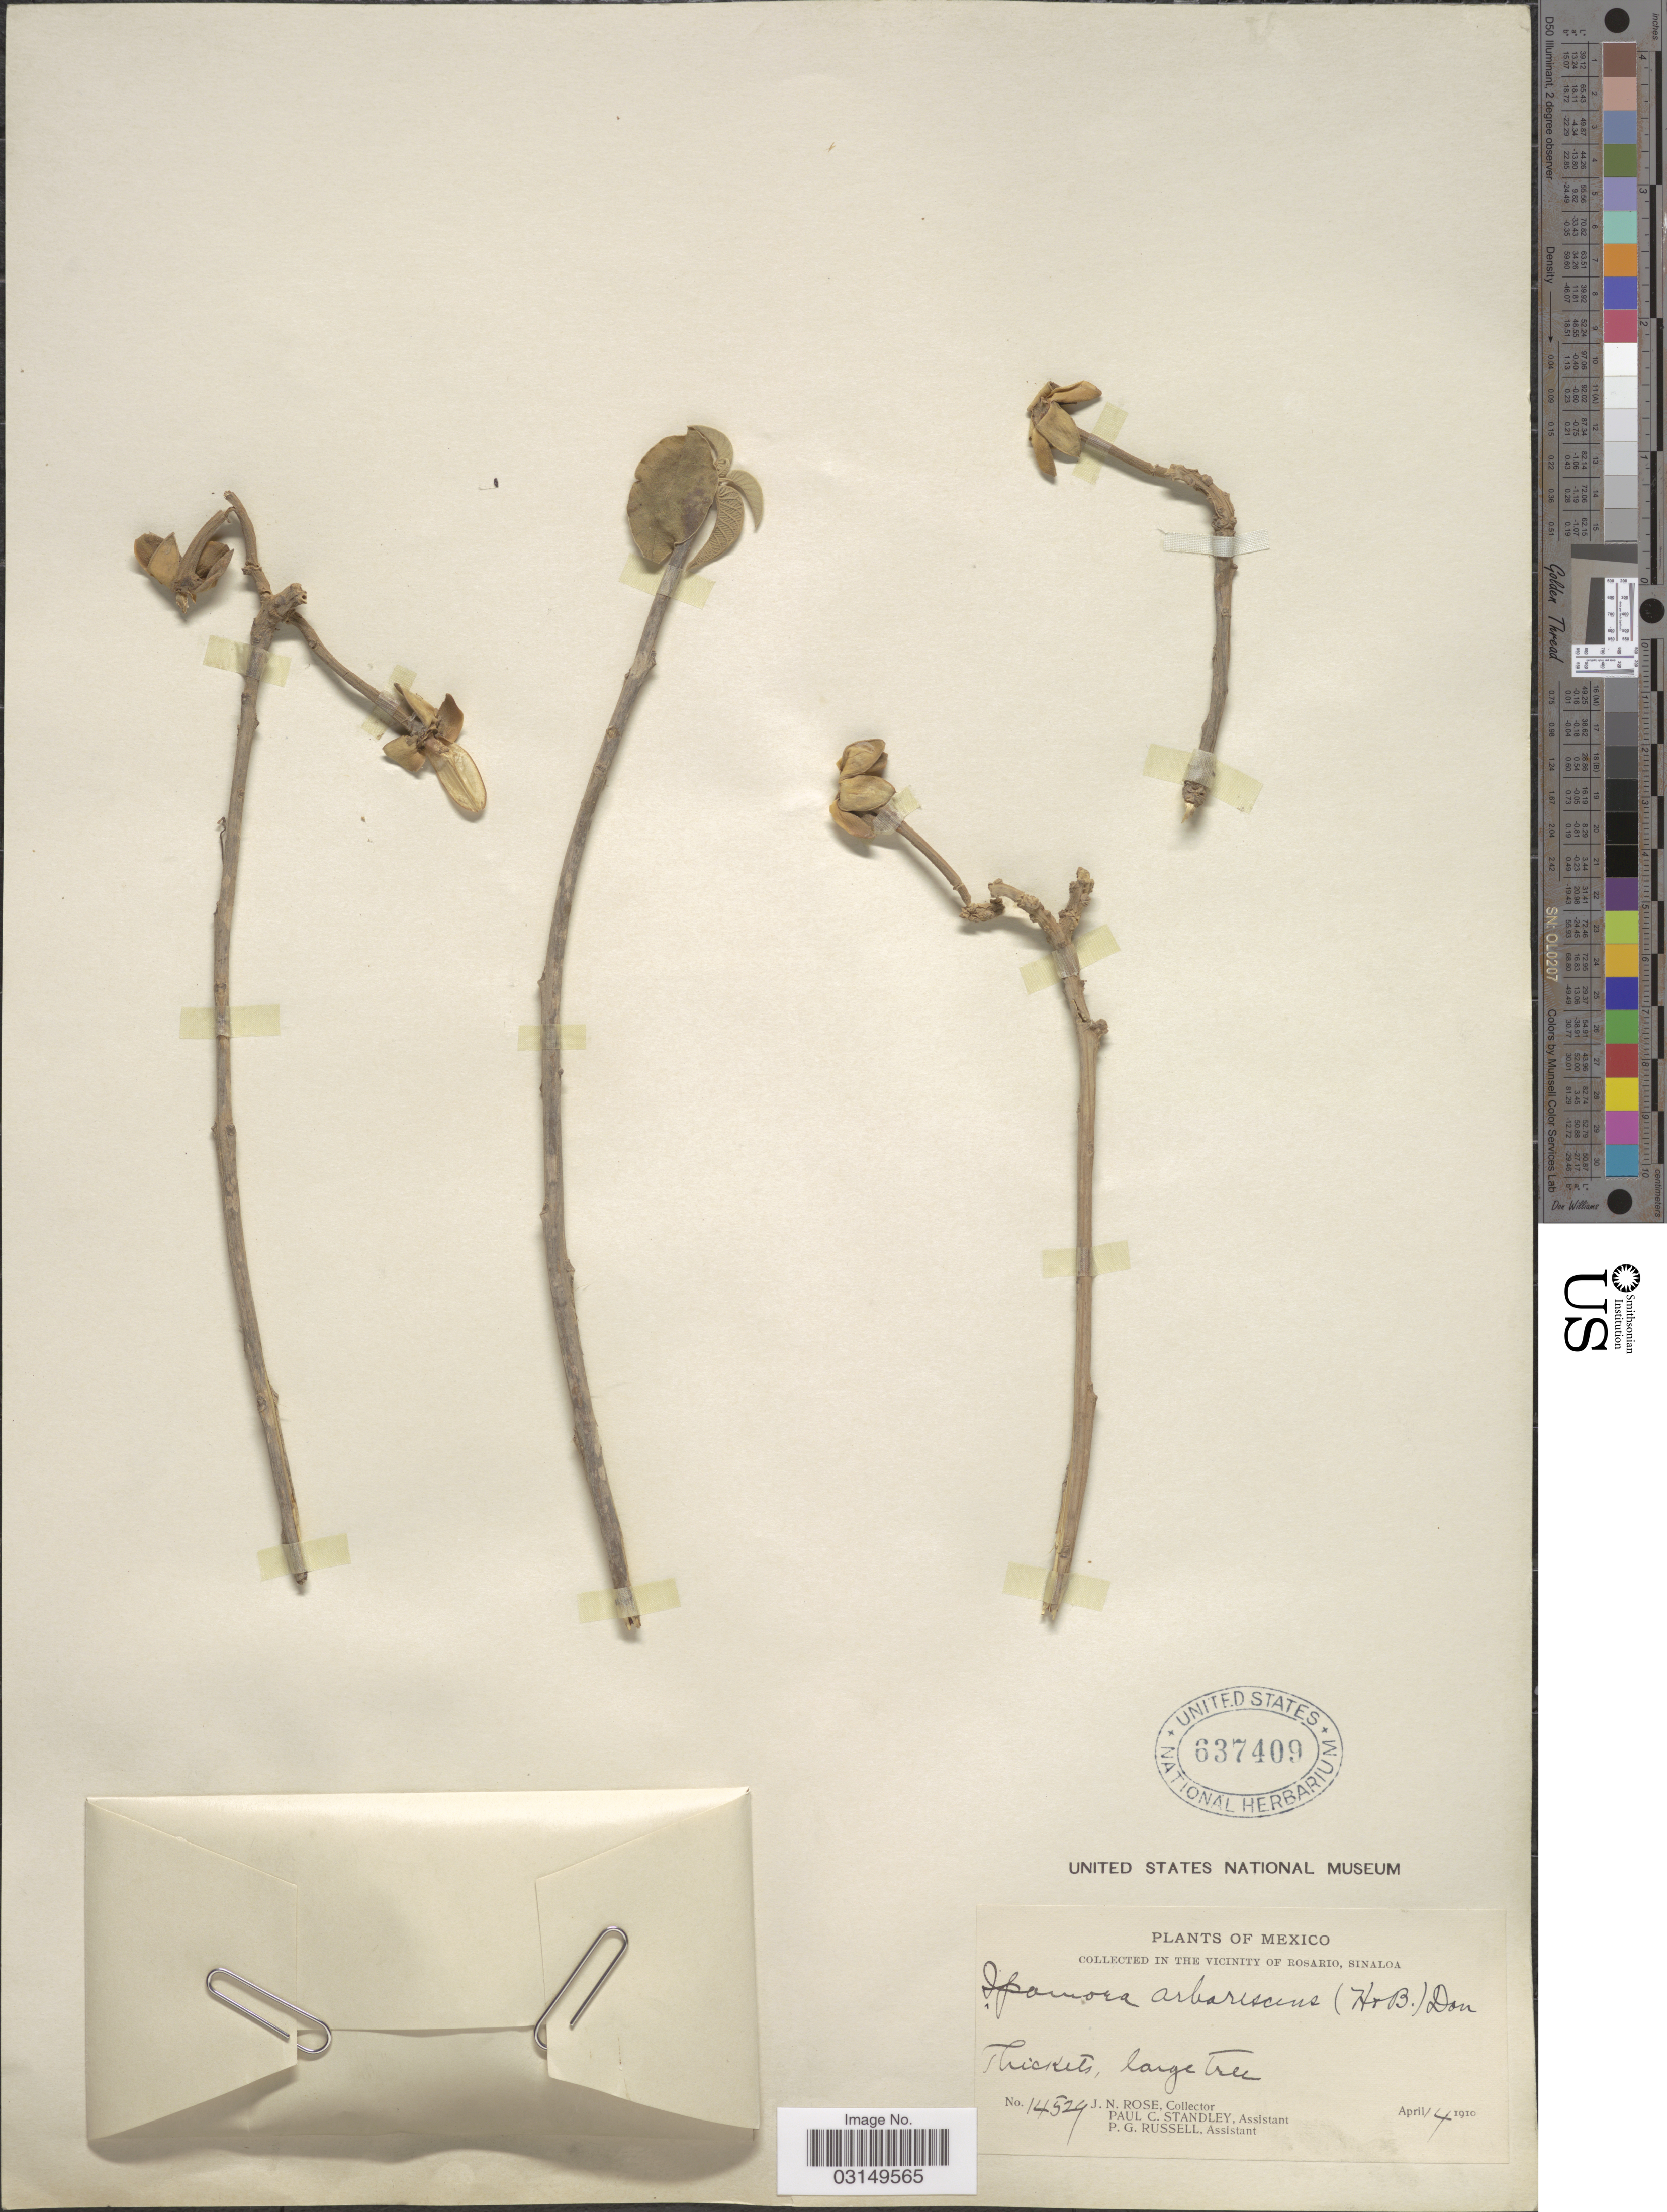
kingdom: Plantae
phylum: Tracheophyta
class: Magnoliopsida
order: Solanales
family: Convolvulaceae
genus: Ipomoea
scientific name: Ipomoea arborescens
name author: (Humb. & Bonpl. ex Willd.) G. Don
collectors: J. N. Rose, P. C. Standley & P. G. Russell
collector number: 14529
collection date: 1910-04-14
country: Mexico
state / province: Sinaloa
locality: In the vicinity of Rosario.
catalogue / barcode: US 637409